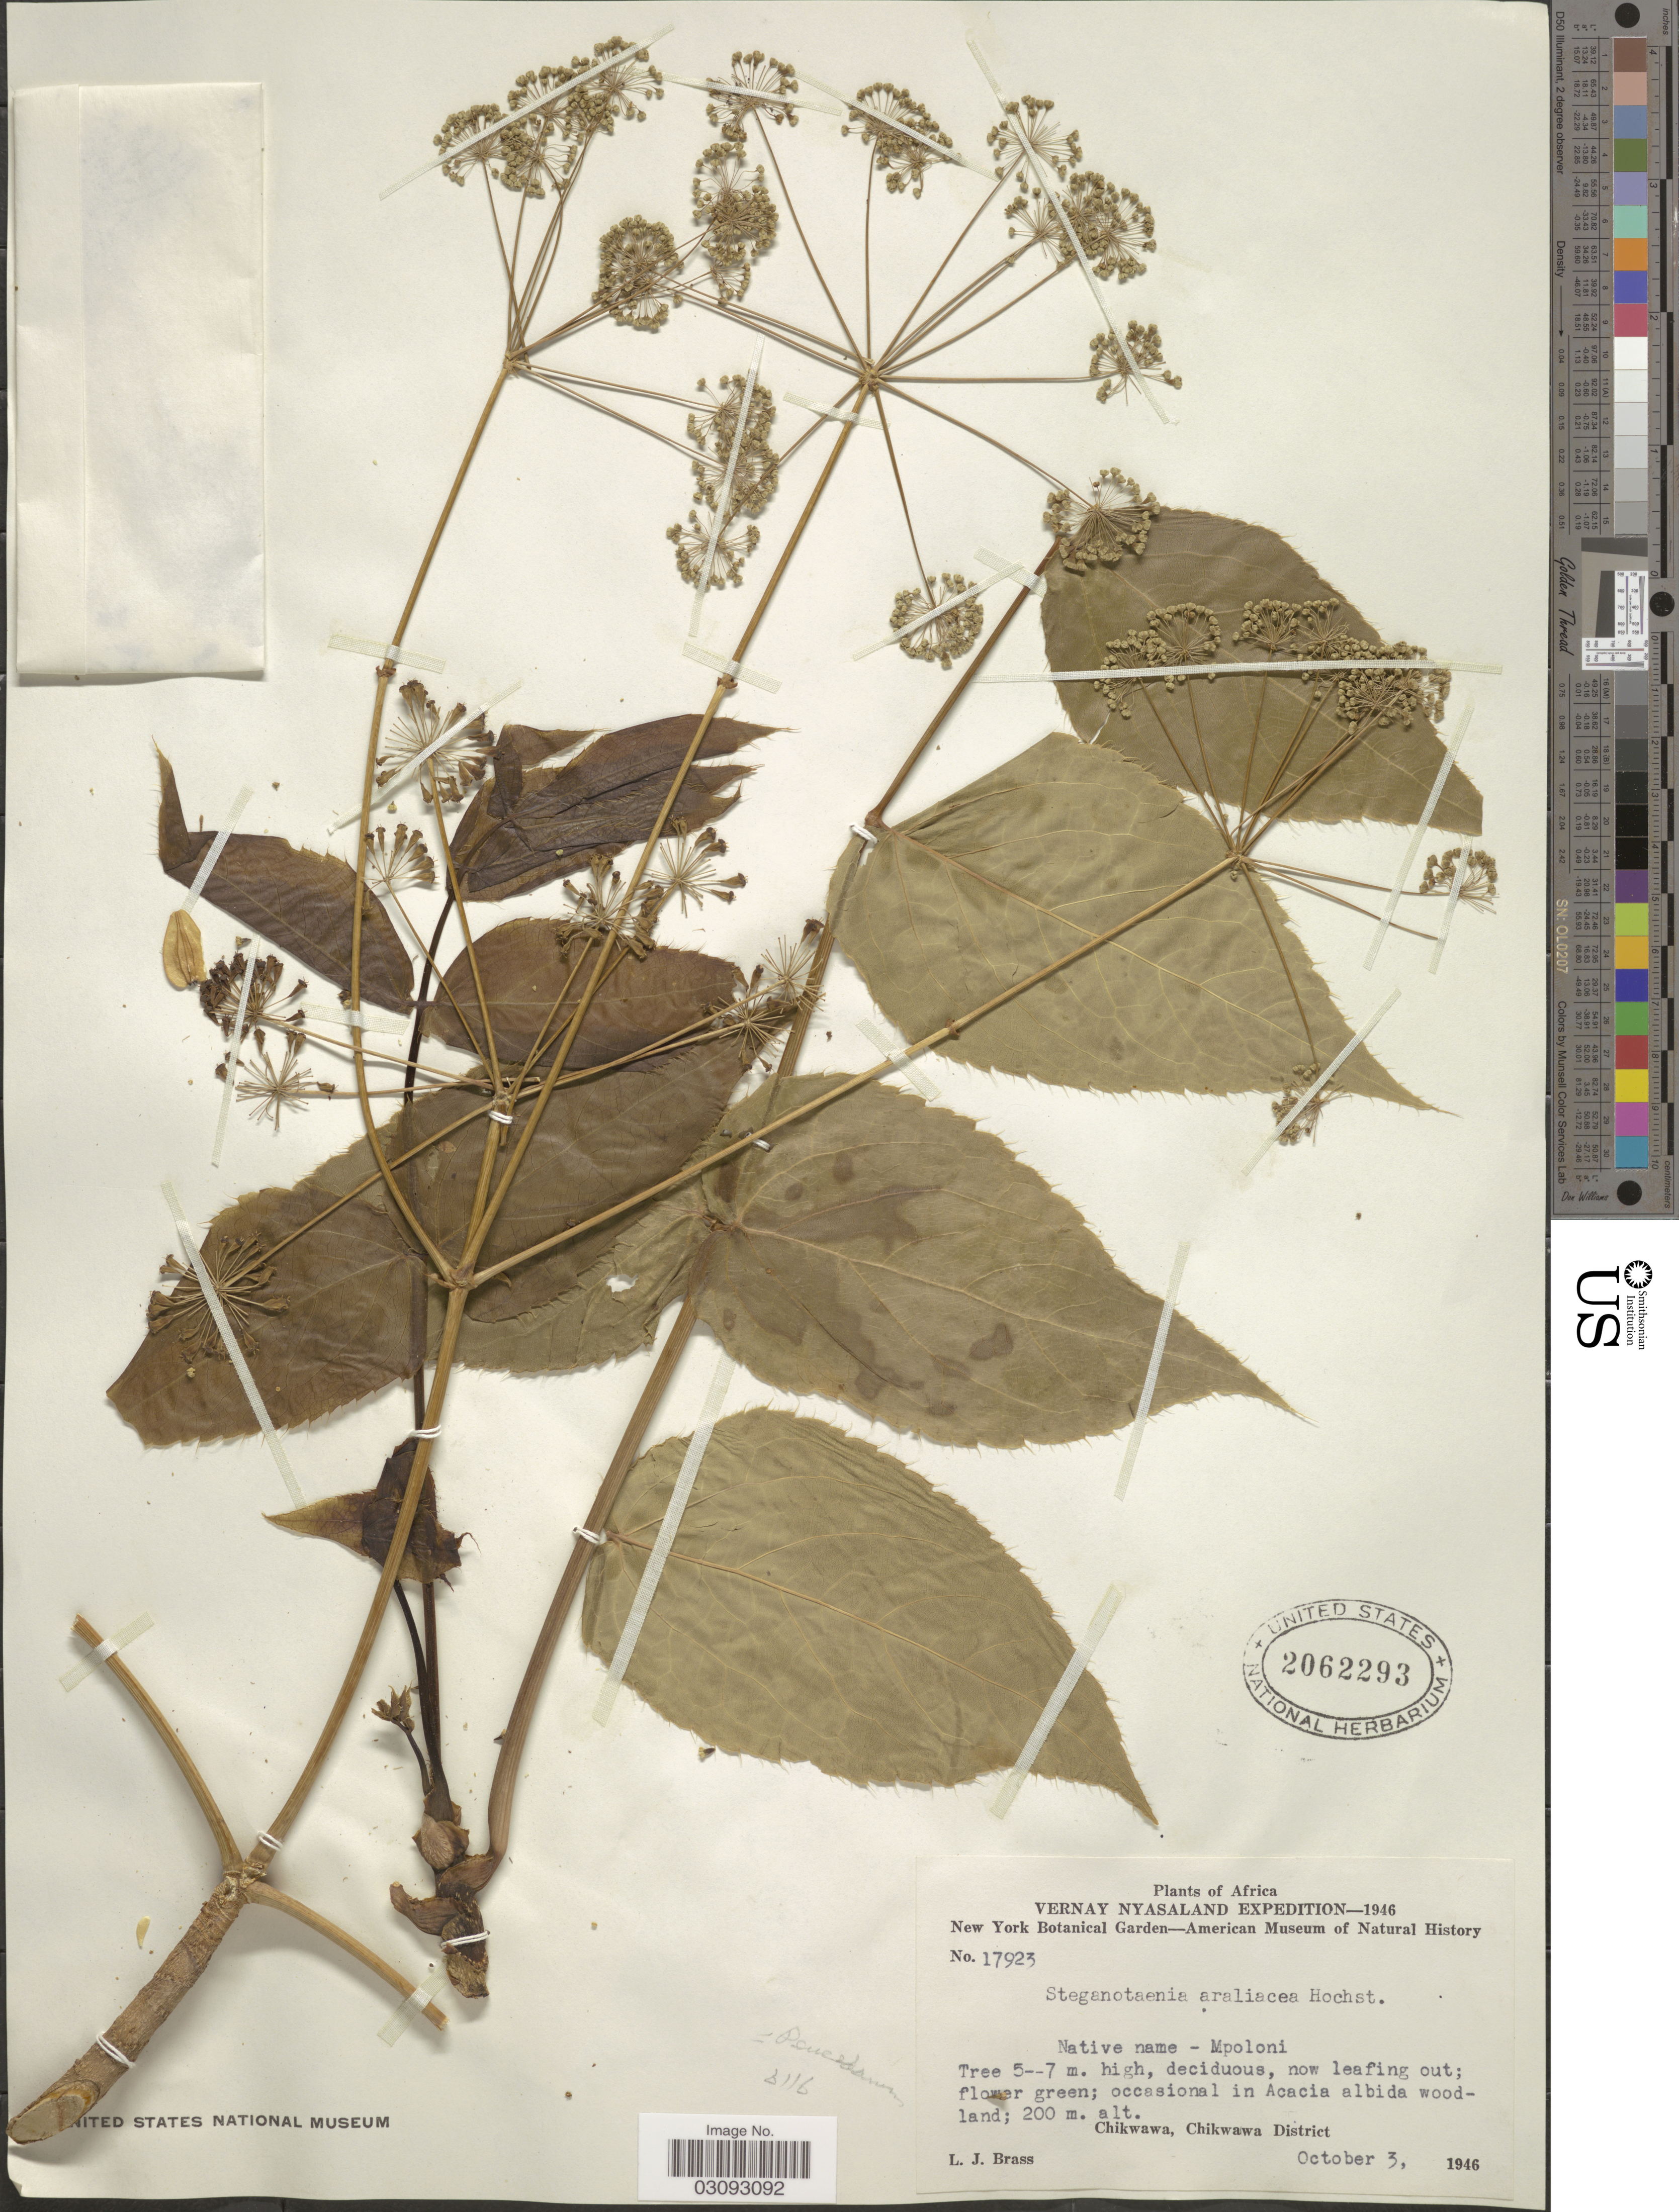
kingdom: Plantae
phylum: Tracheophyta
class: Magnoliopsida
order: Apiales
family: Apiaceae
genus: Peucedanum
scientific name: Peucedanum araliaceum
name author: (Hochst.) Benth. & Hook. f. ex Vatke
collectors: L. J. Brass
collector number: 17923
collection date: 1946-10-03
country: Malawi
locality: Africa. Vernay Nyasaland. Chikwawa, Chikwawa District.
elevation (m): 200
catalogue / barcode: US 2062293